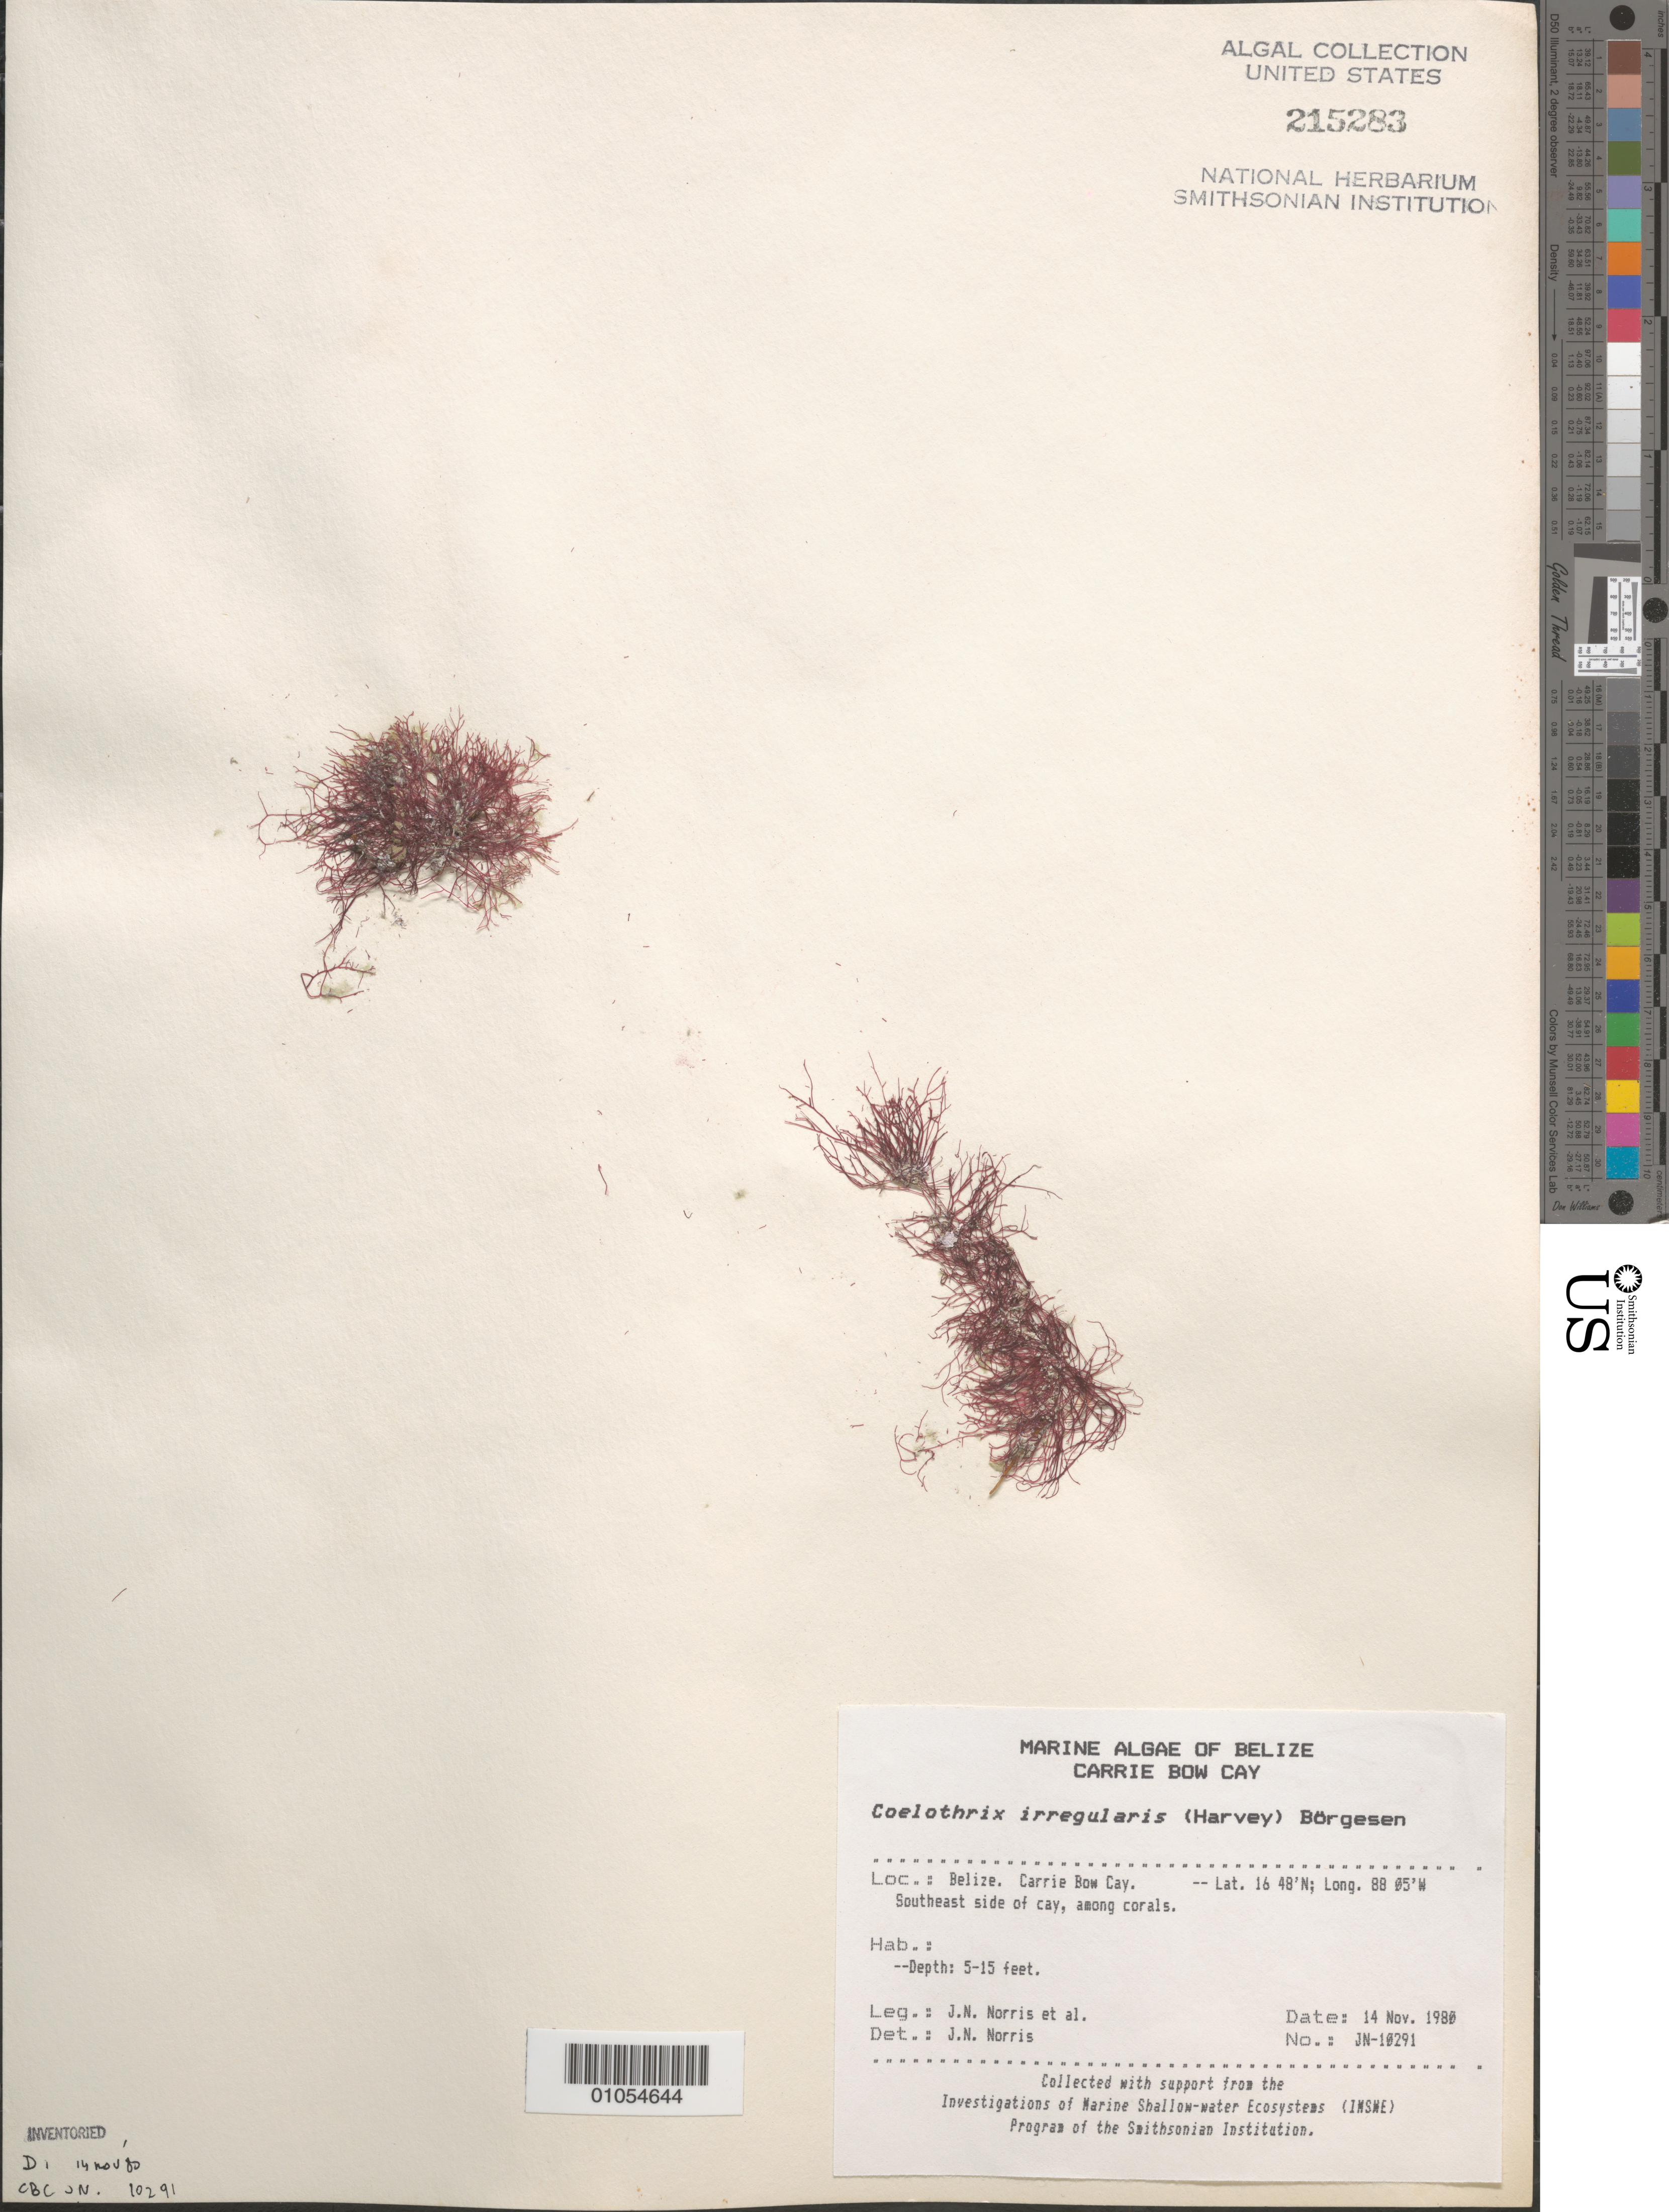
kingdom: Plantae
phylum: Rhodophyta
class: Florideophyceae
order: Rhodymeniales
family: Champiaceae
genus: Coelothrix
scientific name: Coelothrix irregularis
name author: (Harv.) Børgesen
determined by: Norris, James N.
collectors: J. N. Norris & et al.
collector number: JN-10291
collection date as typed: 14 Nov 1980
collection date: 1980-11-14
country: Belize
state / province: Stann Creek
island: Carrie Bow Cay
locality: Southeast side of cay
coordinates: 16 48'N, 88 05'W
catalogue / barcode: US 215283